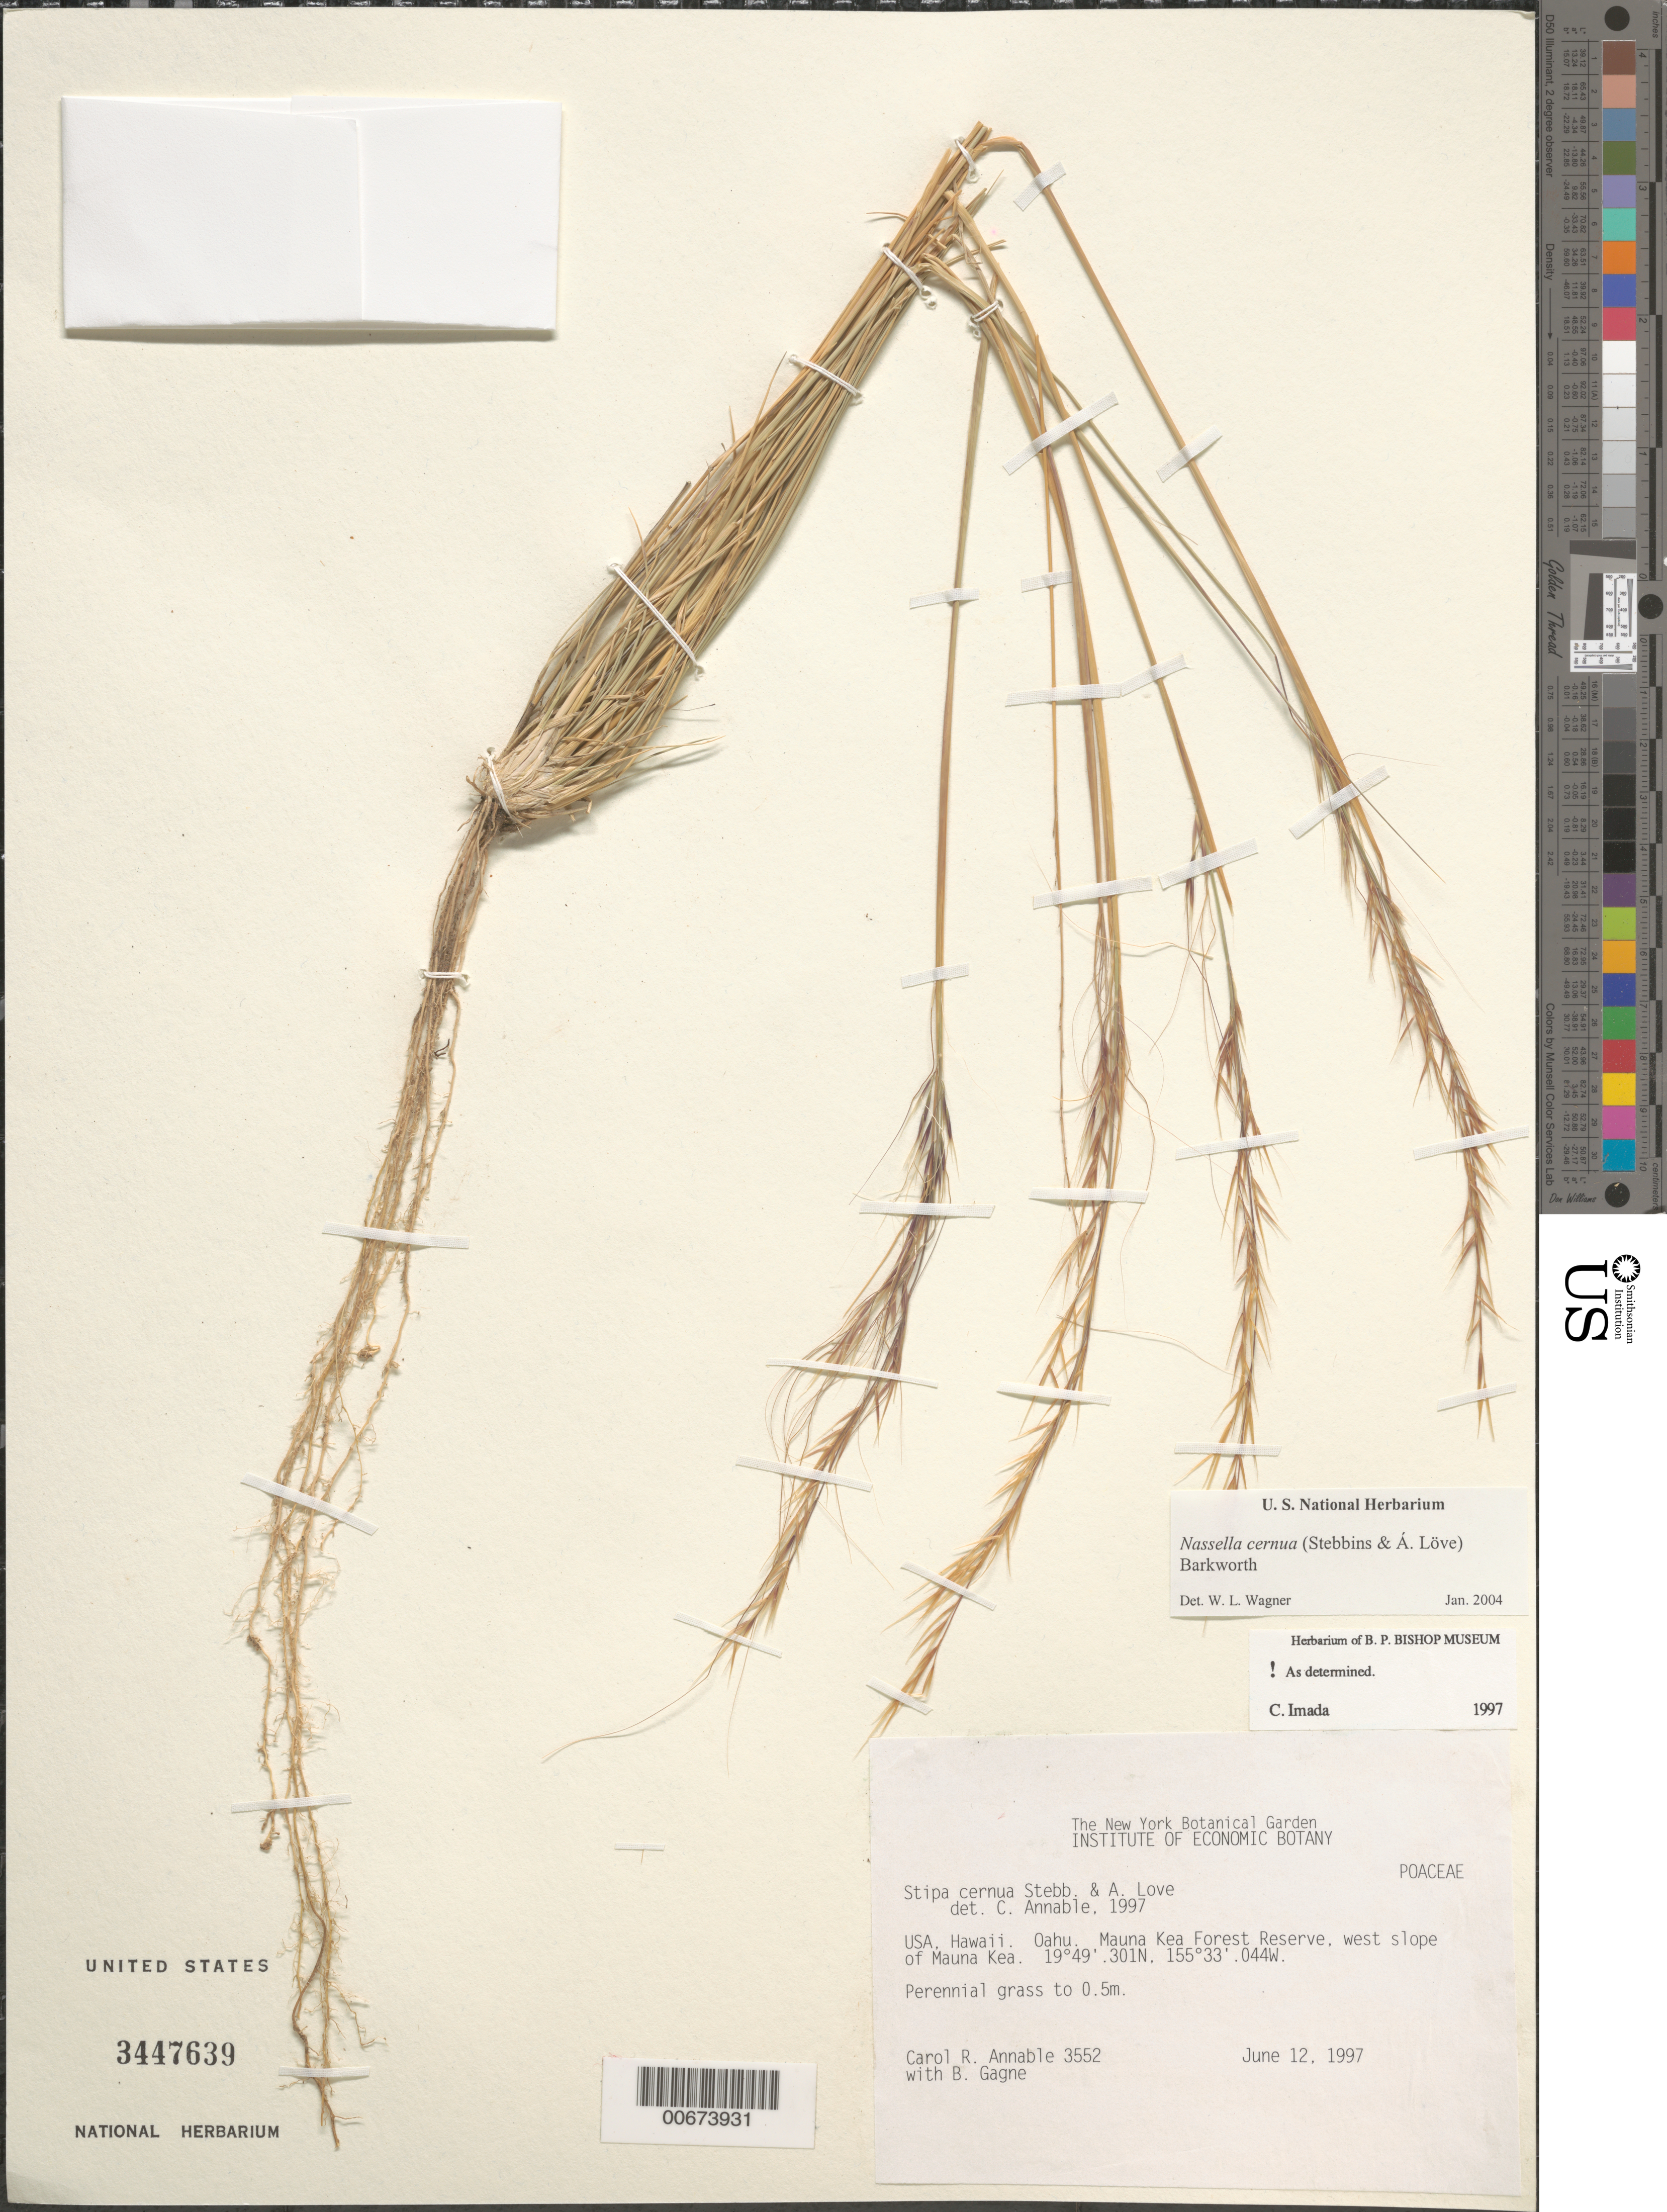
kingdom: Plantae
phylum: Tracheophyta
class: Liliopsida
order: Poales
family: Poaceae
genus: Nassella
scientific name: Nassella cernua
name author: (Stebbins & Love) Barkworth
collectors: C. R. Annable & B. H. Gagné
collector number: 3552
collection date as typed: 12 Jun 1997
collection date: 1997-06-12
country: United States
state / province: Hawaii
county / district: Hawaii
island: Hawaii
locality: Mauna Kea Forest Reserve, west slope of Mauna Kea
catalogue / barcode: US 3447639